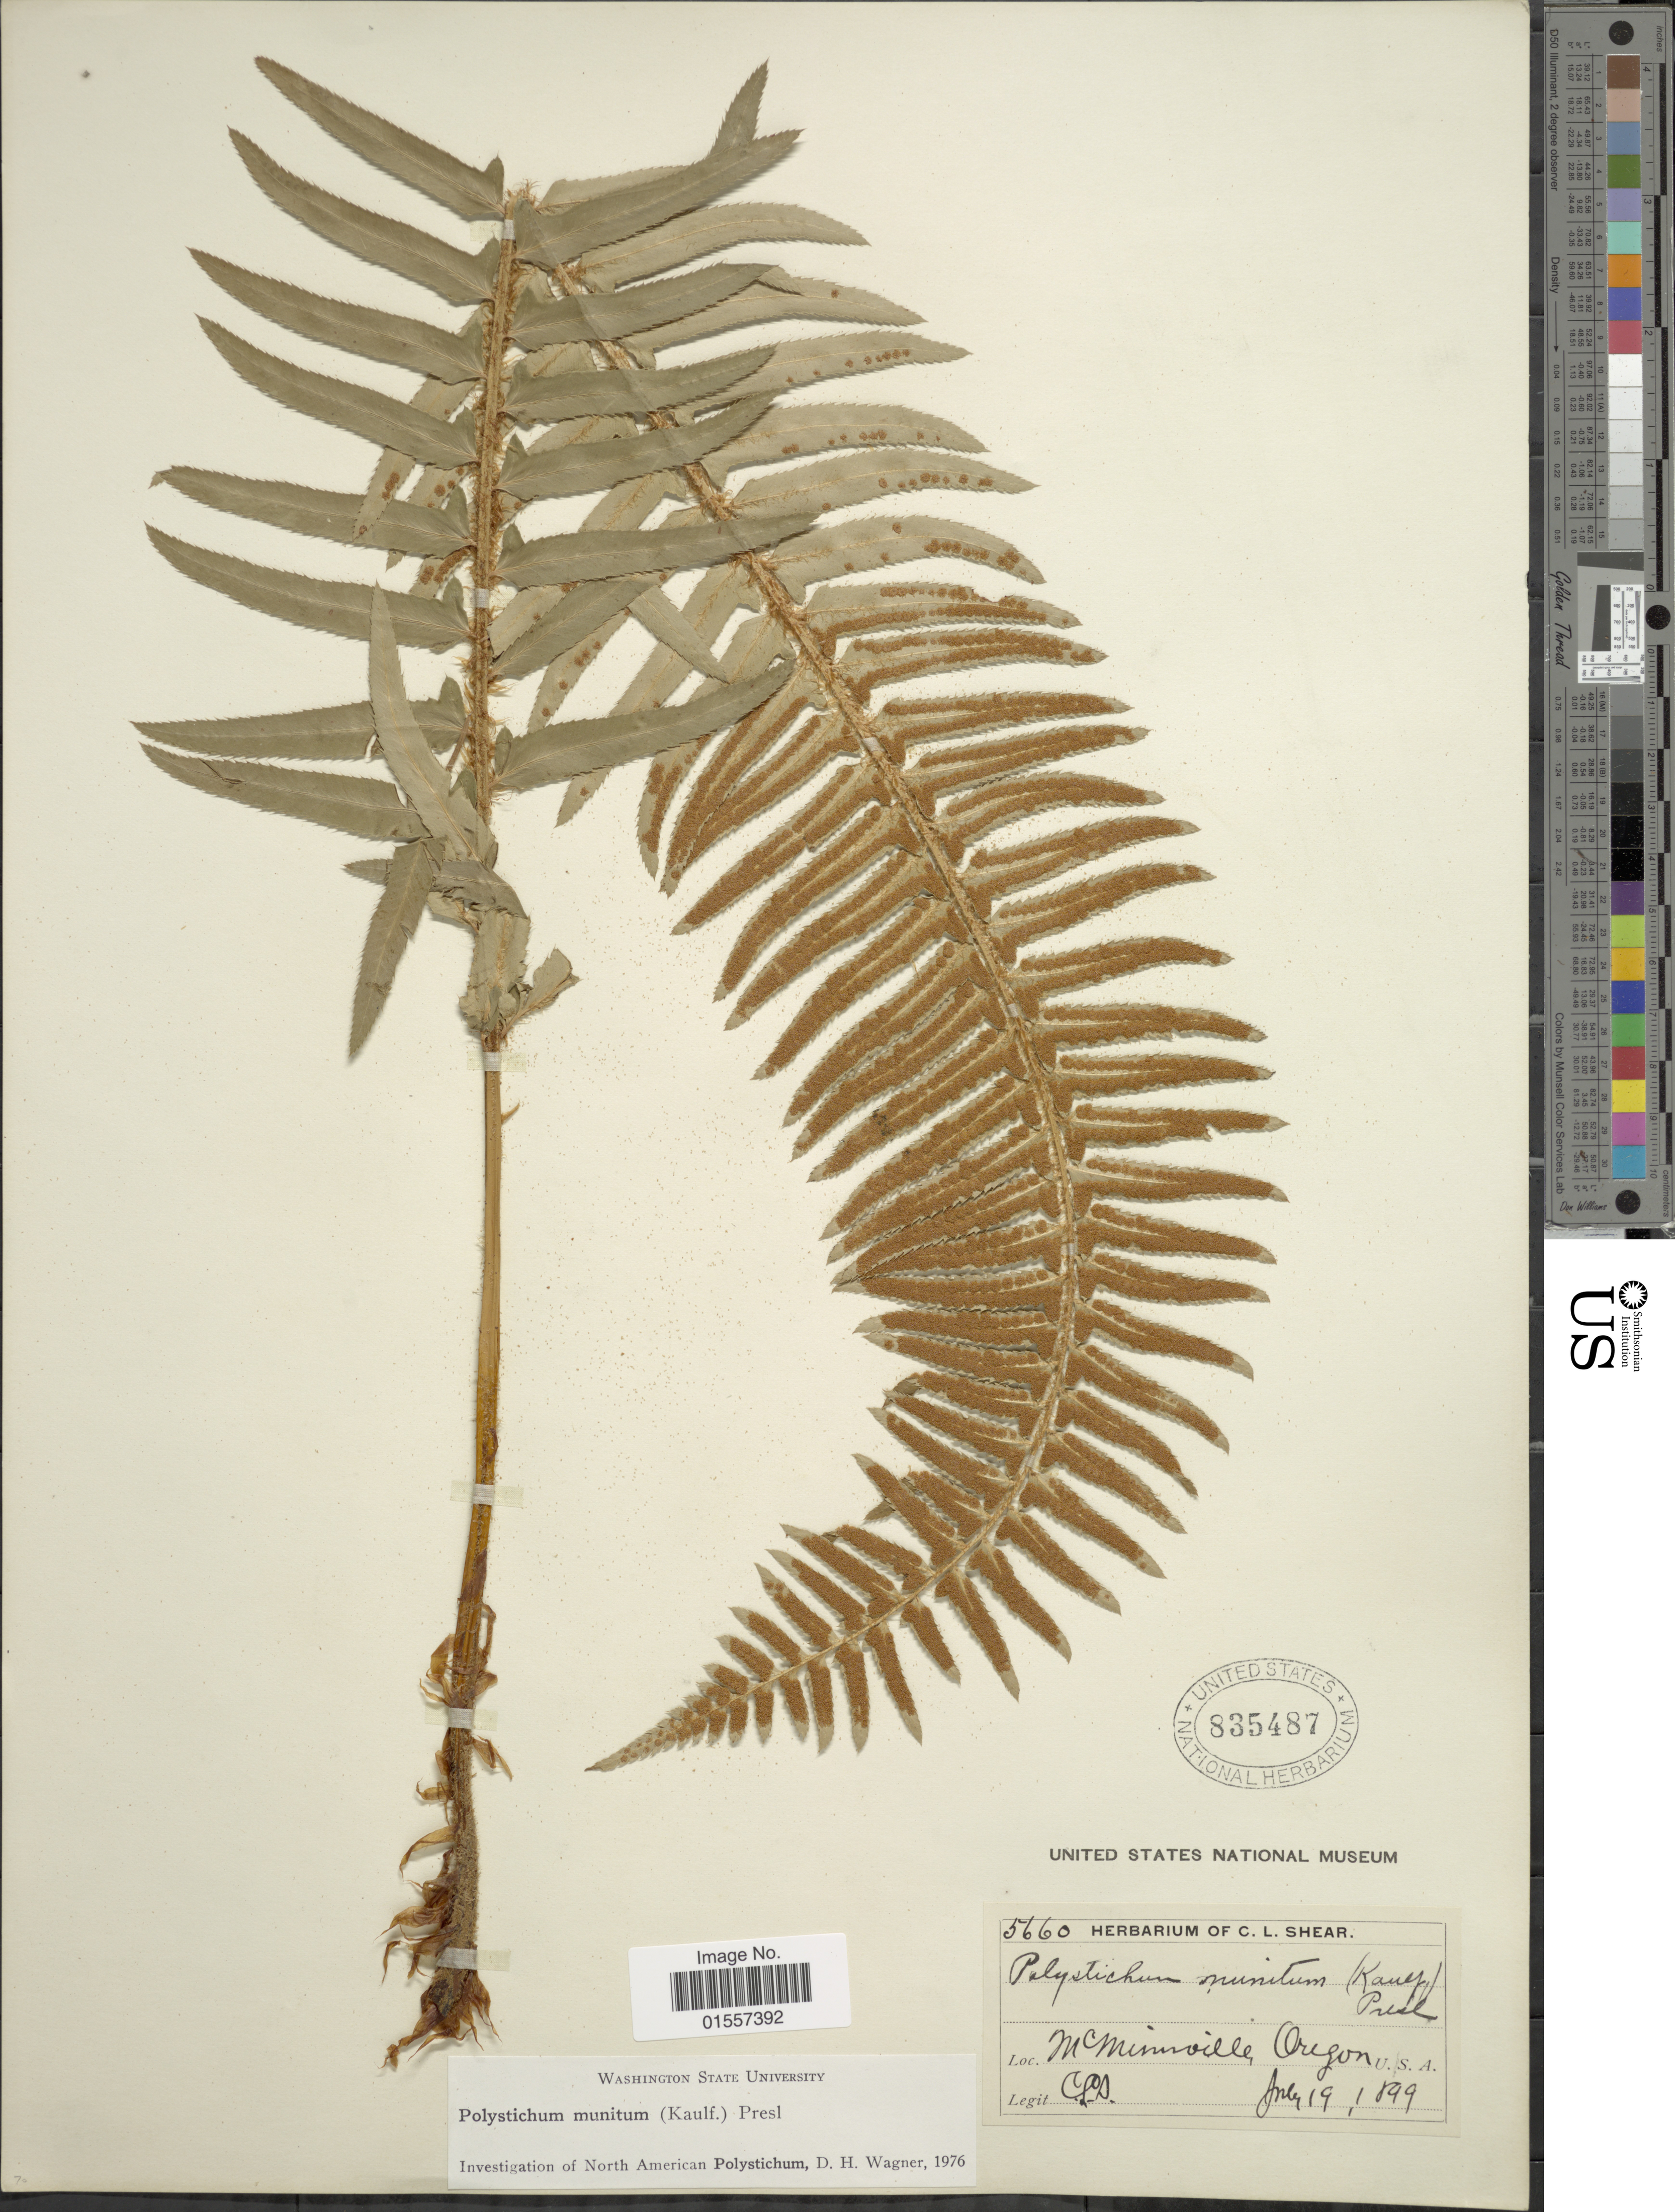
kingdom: Plantae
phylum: Tracheophyta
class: Polypodiopsida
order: Polypodiales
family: Dryopteridaceae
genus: Polystichum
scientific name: Polystichum munitum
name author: (Kaulf.) C. Presl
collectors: ex herb. of C. L. Shear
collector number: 5660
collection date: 1899-07-19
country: United States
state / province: Oregon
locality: Mcmimville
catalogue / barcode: US 835487